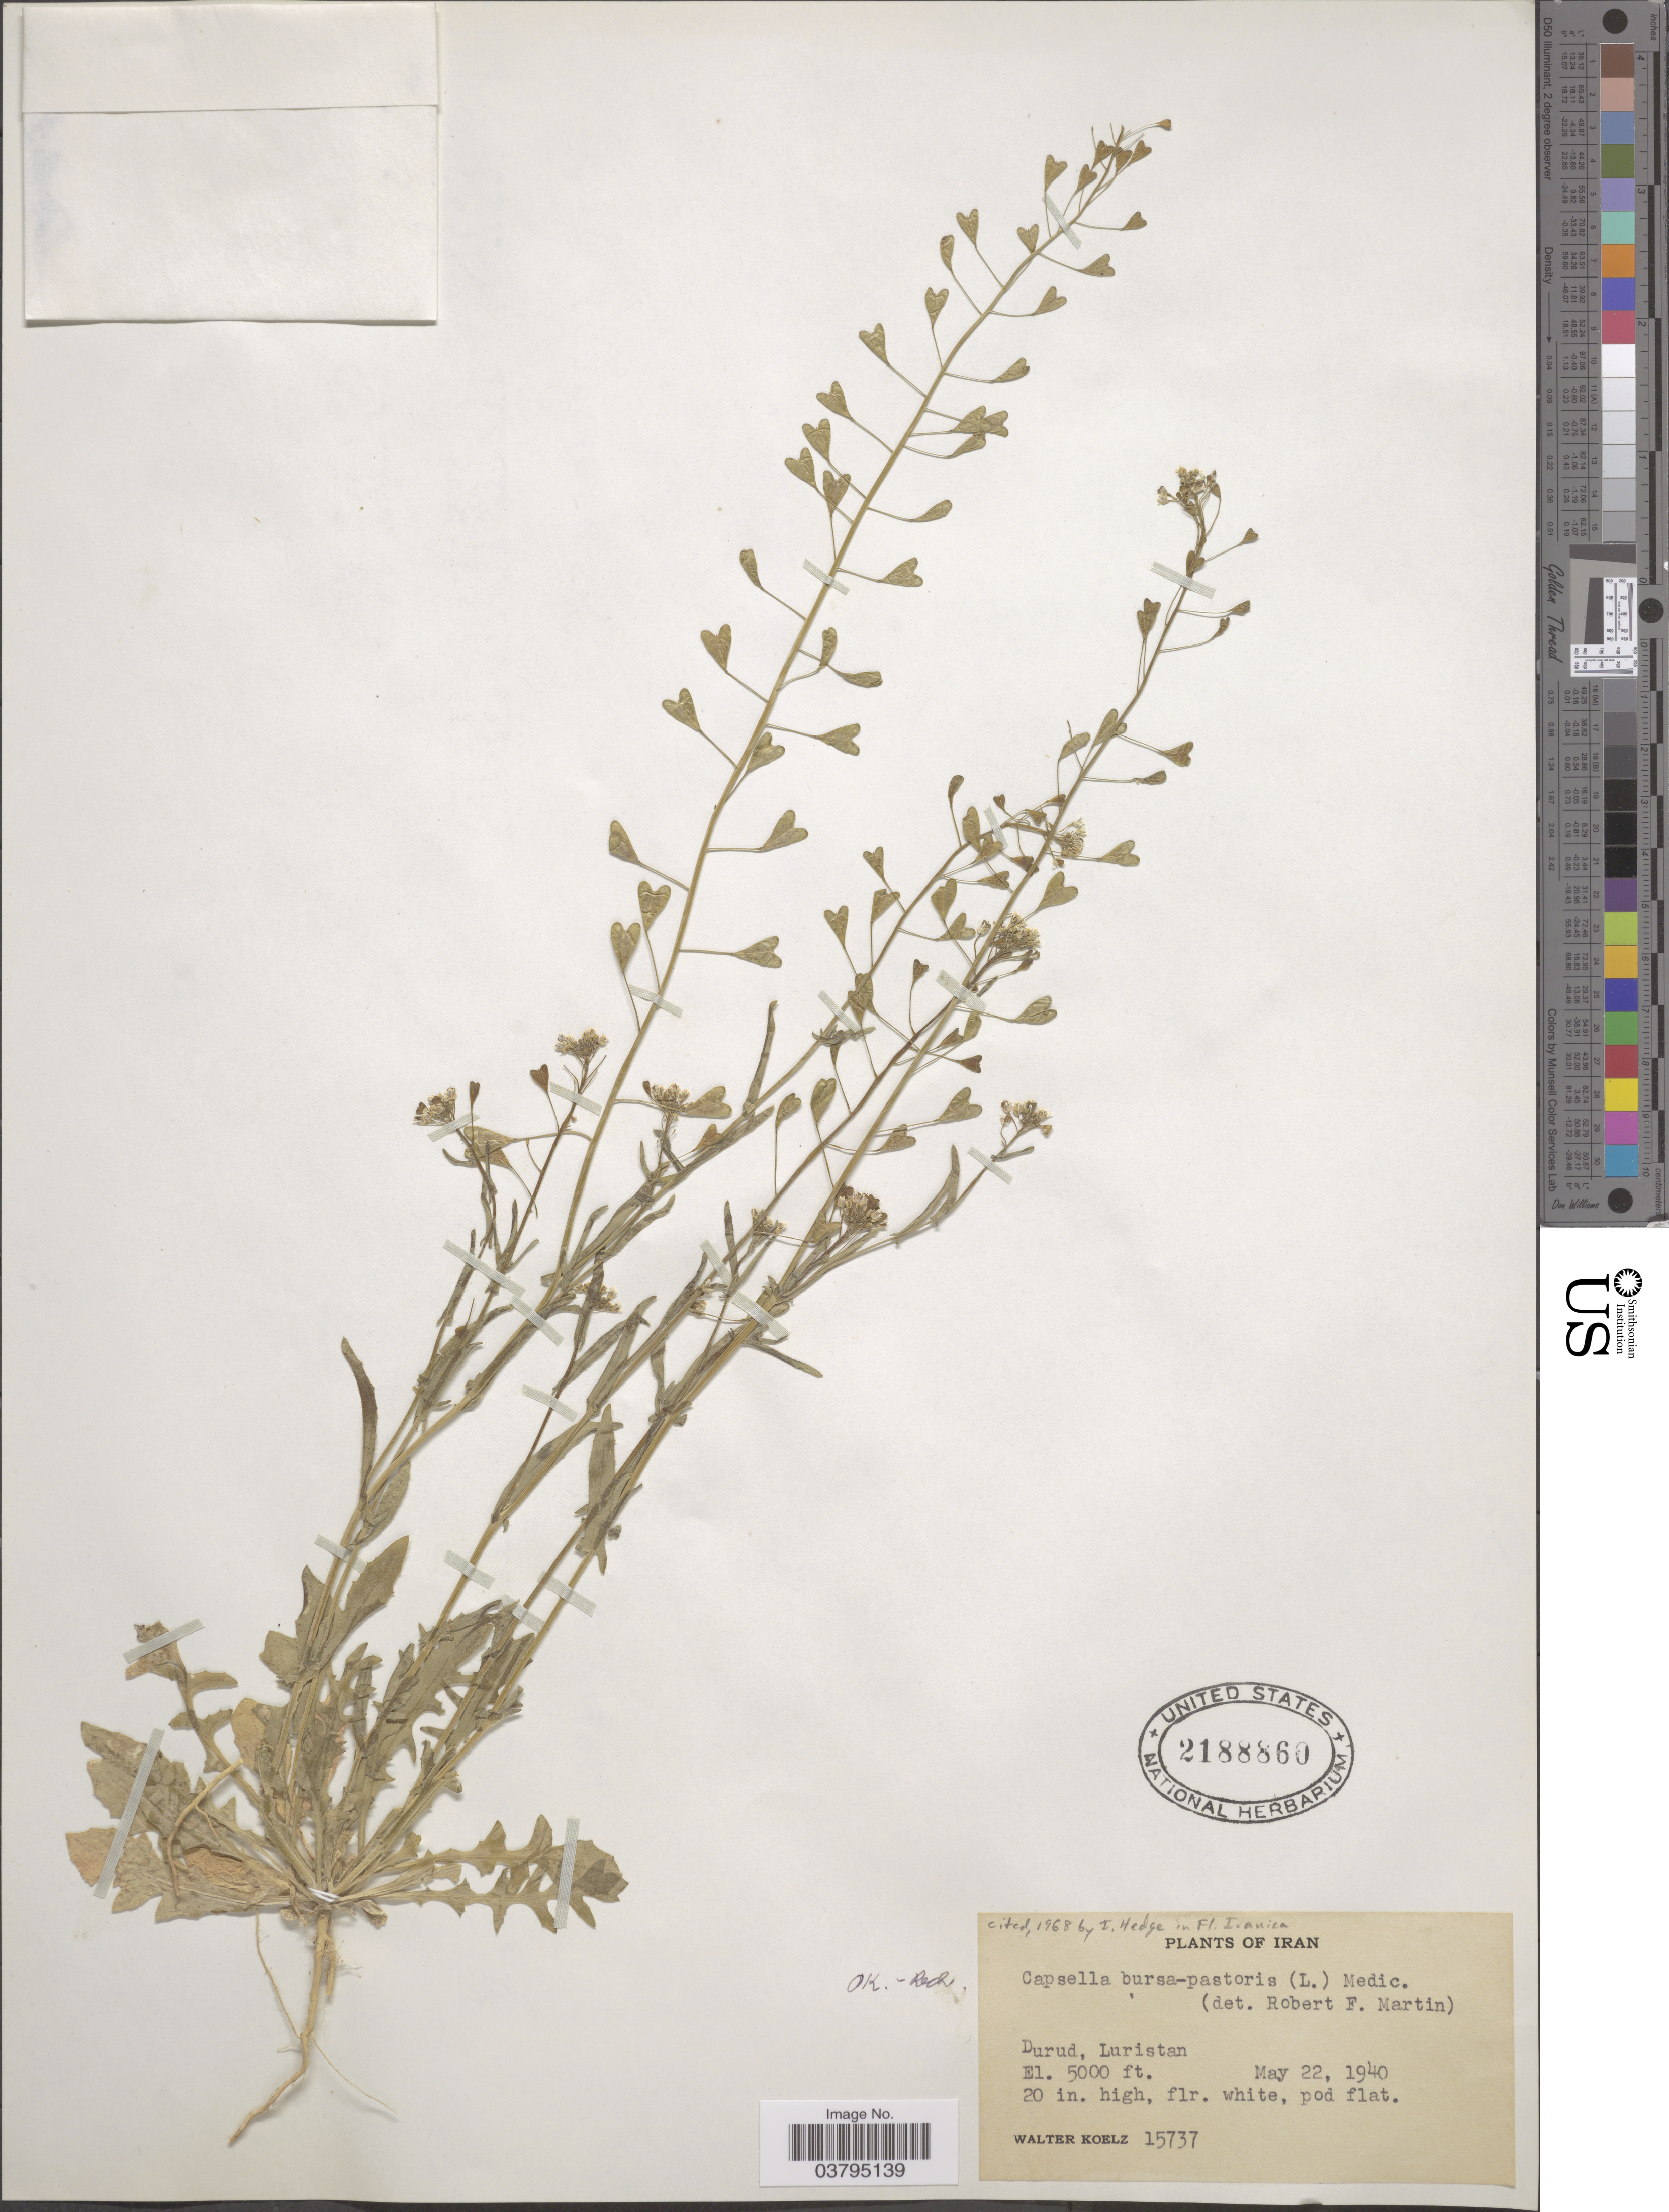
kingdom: Plantae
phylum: Tracheophyta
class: Magnoliopsida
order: Brassicales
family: Brassicaceae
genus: Capsella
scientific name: Capsella bursa-pastoris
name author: (L.) Medik.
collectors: W. N. Koelz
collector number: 15737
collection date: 1940-05-22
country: Iran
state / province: Lorestan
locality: Durud, Luristan.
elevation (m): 1524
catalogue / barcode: US 2188860